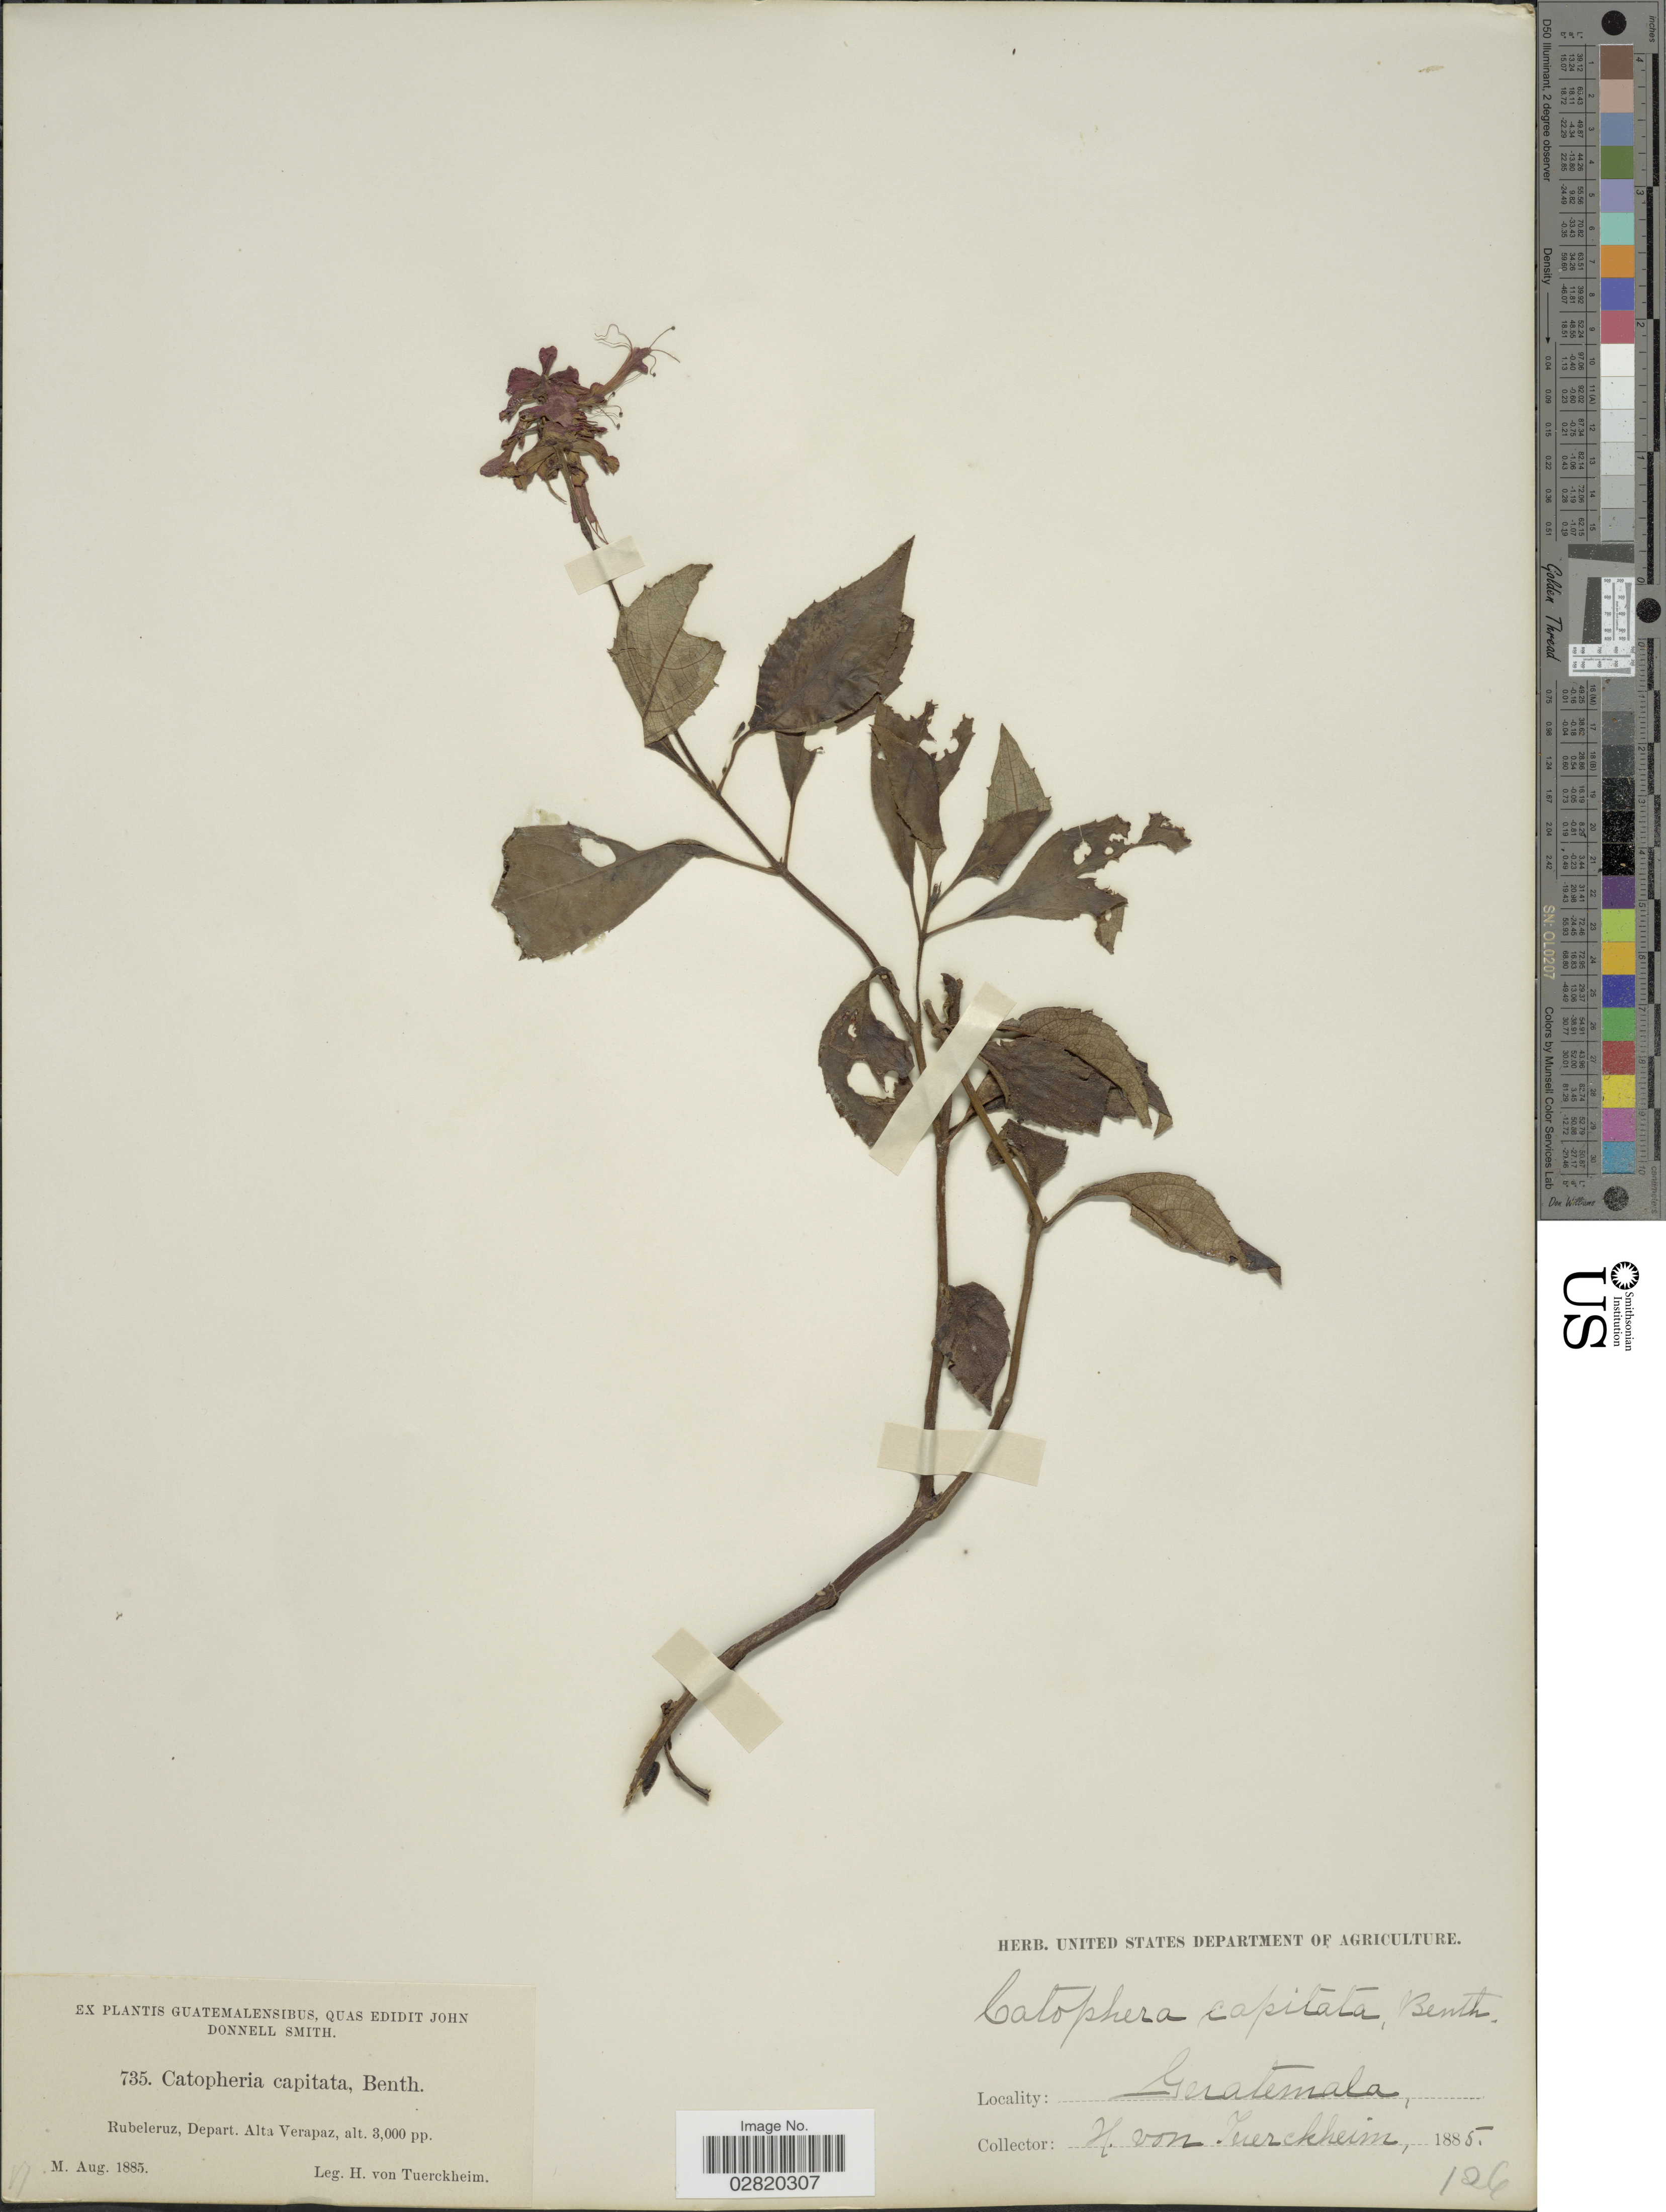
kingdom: Plantae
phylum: Tracheophyta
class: Magnoliopsida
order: Lamiales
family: Lamiaceae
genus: Catoferia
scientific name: Catoferia capitata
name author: Benth.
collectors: H. von Türckheim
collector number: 735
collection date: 1885-08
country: Guatemala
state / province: Alta Verapaz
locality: Rubelcruz, Depart. Alta Verapaz.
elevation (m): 914